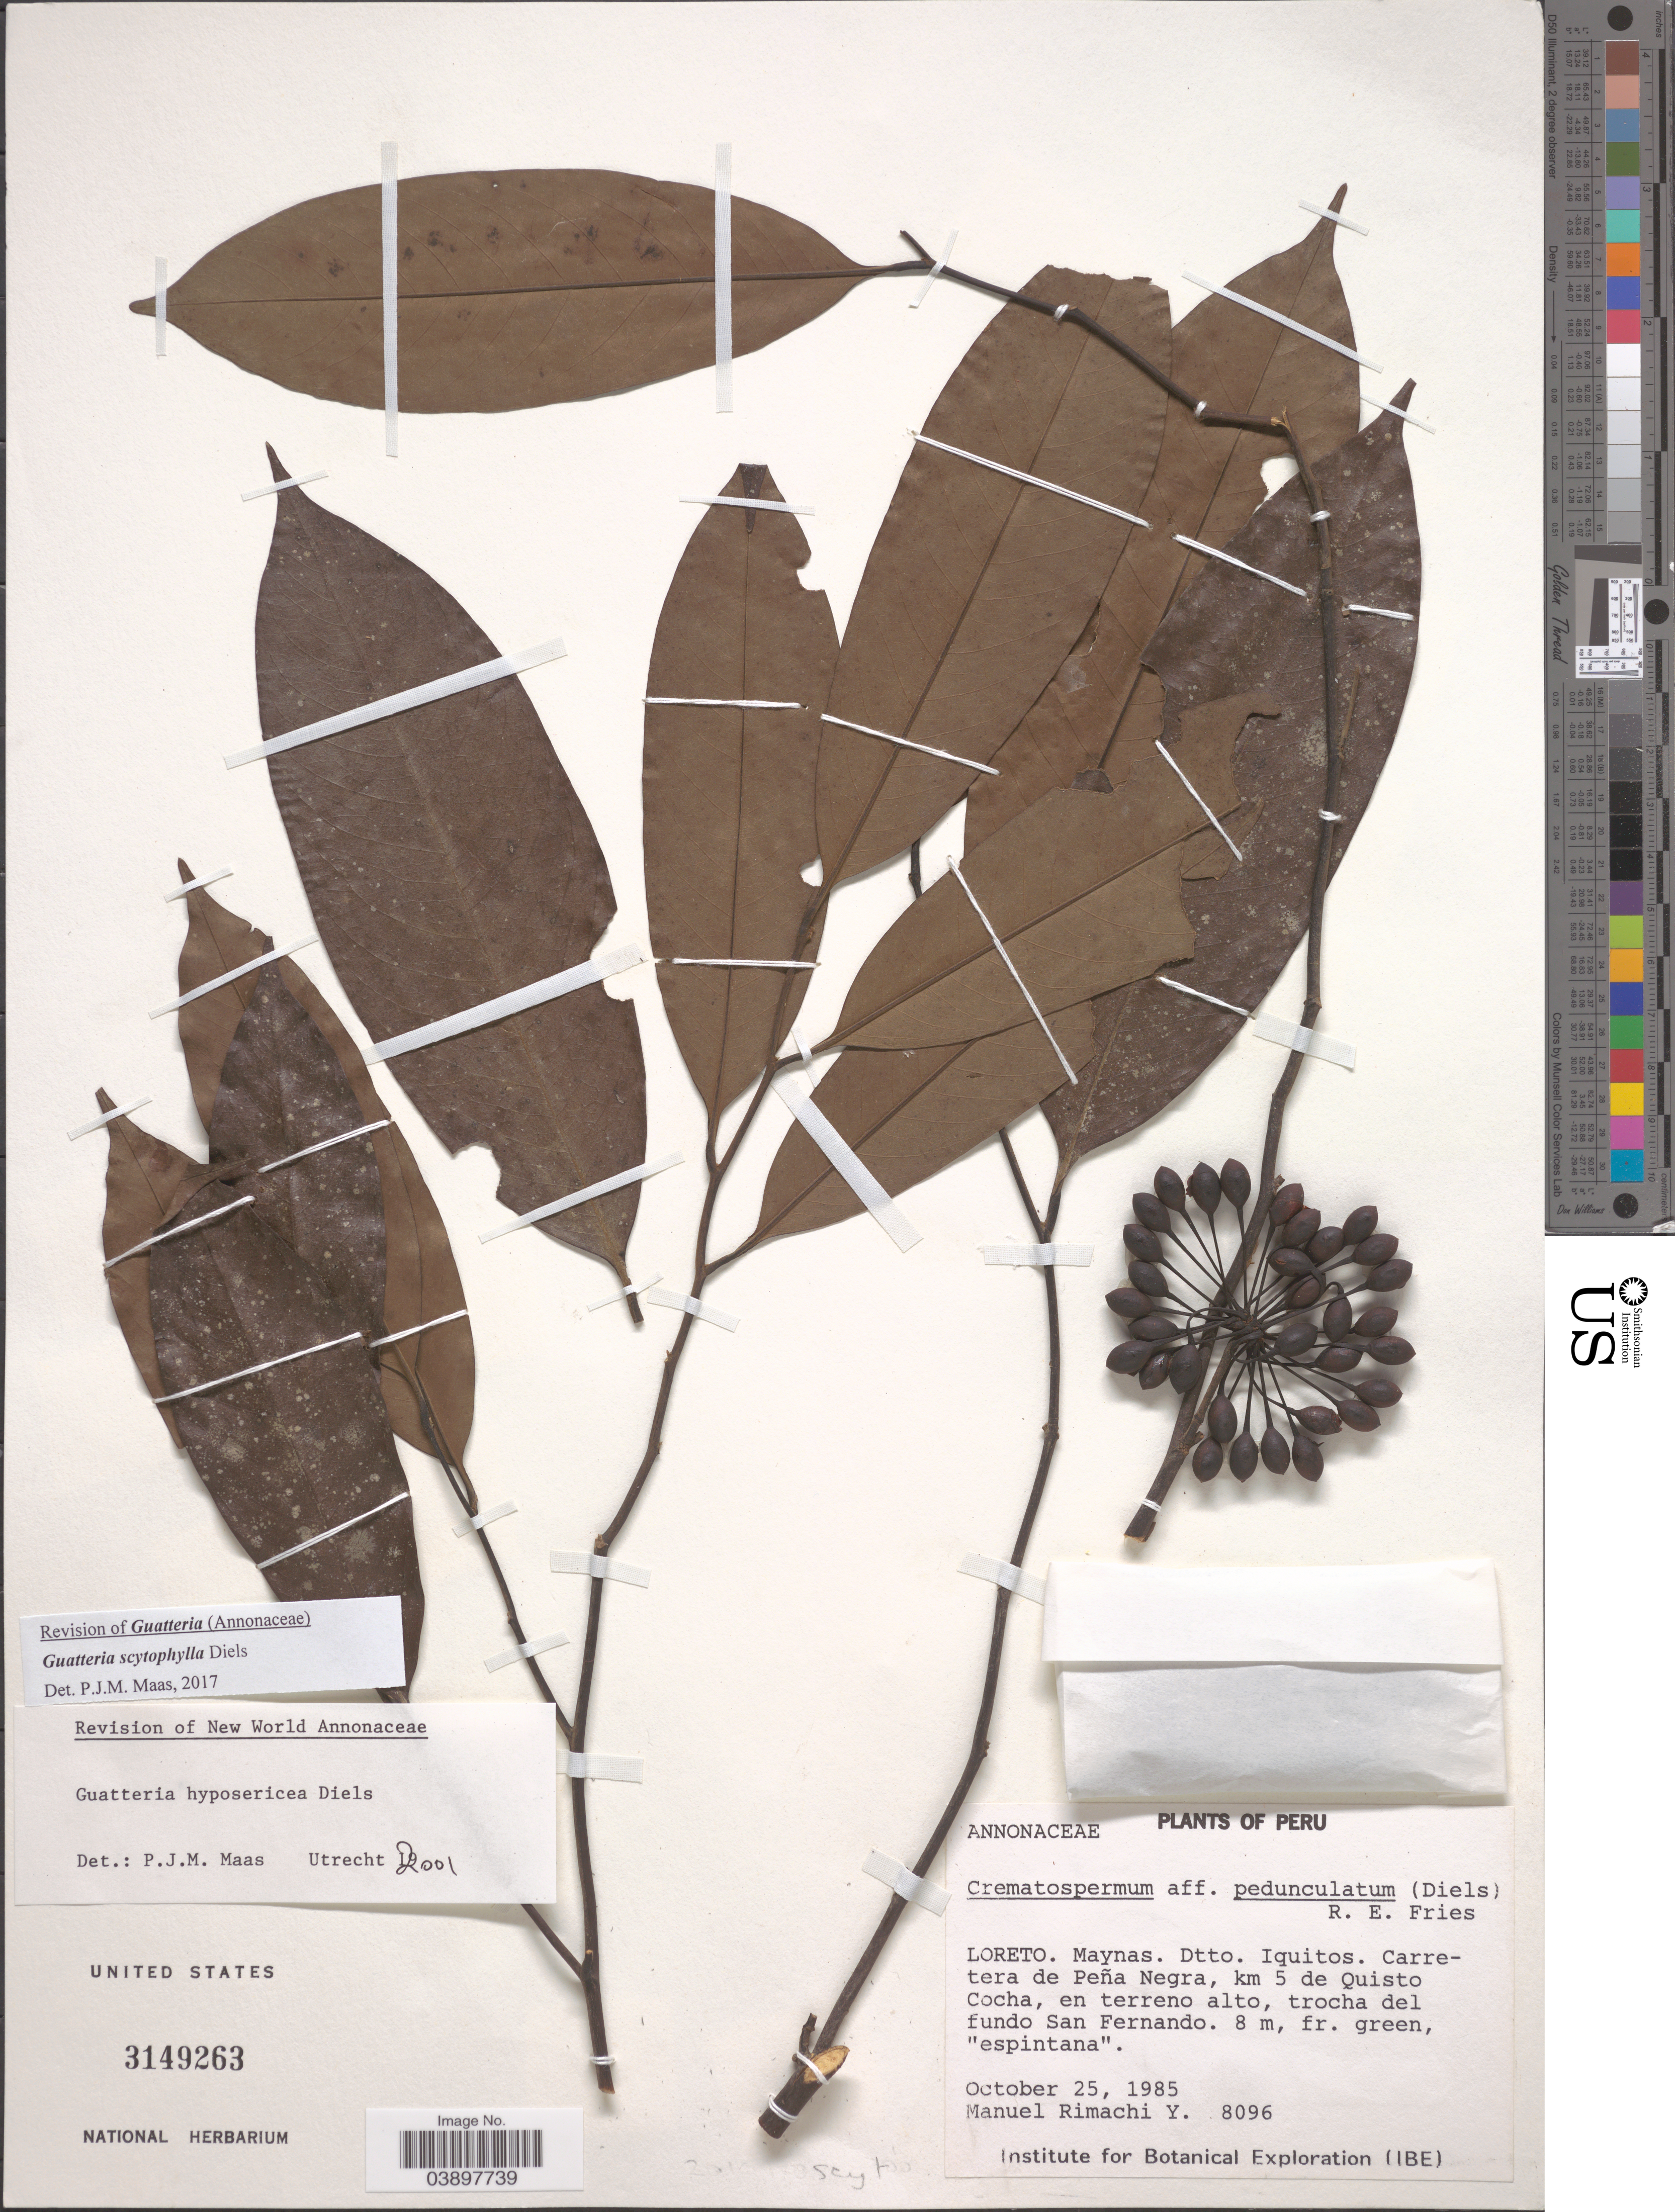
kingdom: Plantae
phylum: Tracheophyta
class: Magnoliopsida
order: Magnoliales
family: Annonaceae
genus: Guatteria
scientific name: Guatteria scytophylla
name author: Diels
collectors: M. Rimachi Y.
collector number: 8096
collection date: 1985-10-25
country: Peru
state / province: Loreto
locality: Maynas. Dtto. Iquitos. Carretera de Peña Negra, km 5 de Quisto Cocha, en terreno alto, trocha del fundo San Fernando.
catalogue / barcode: US 3149263